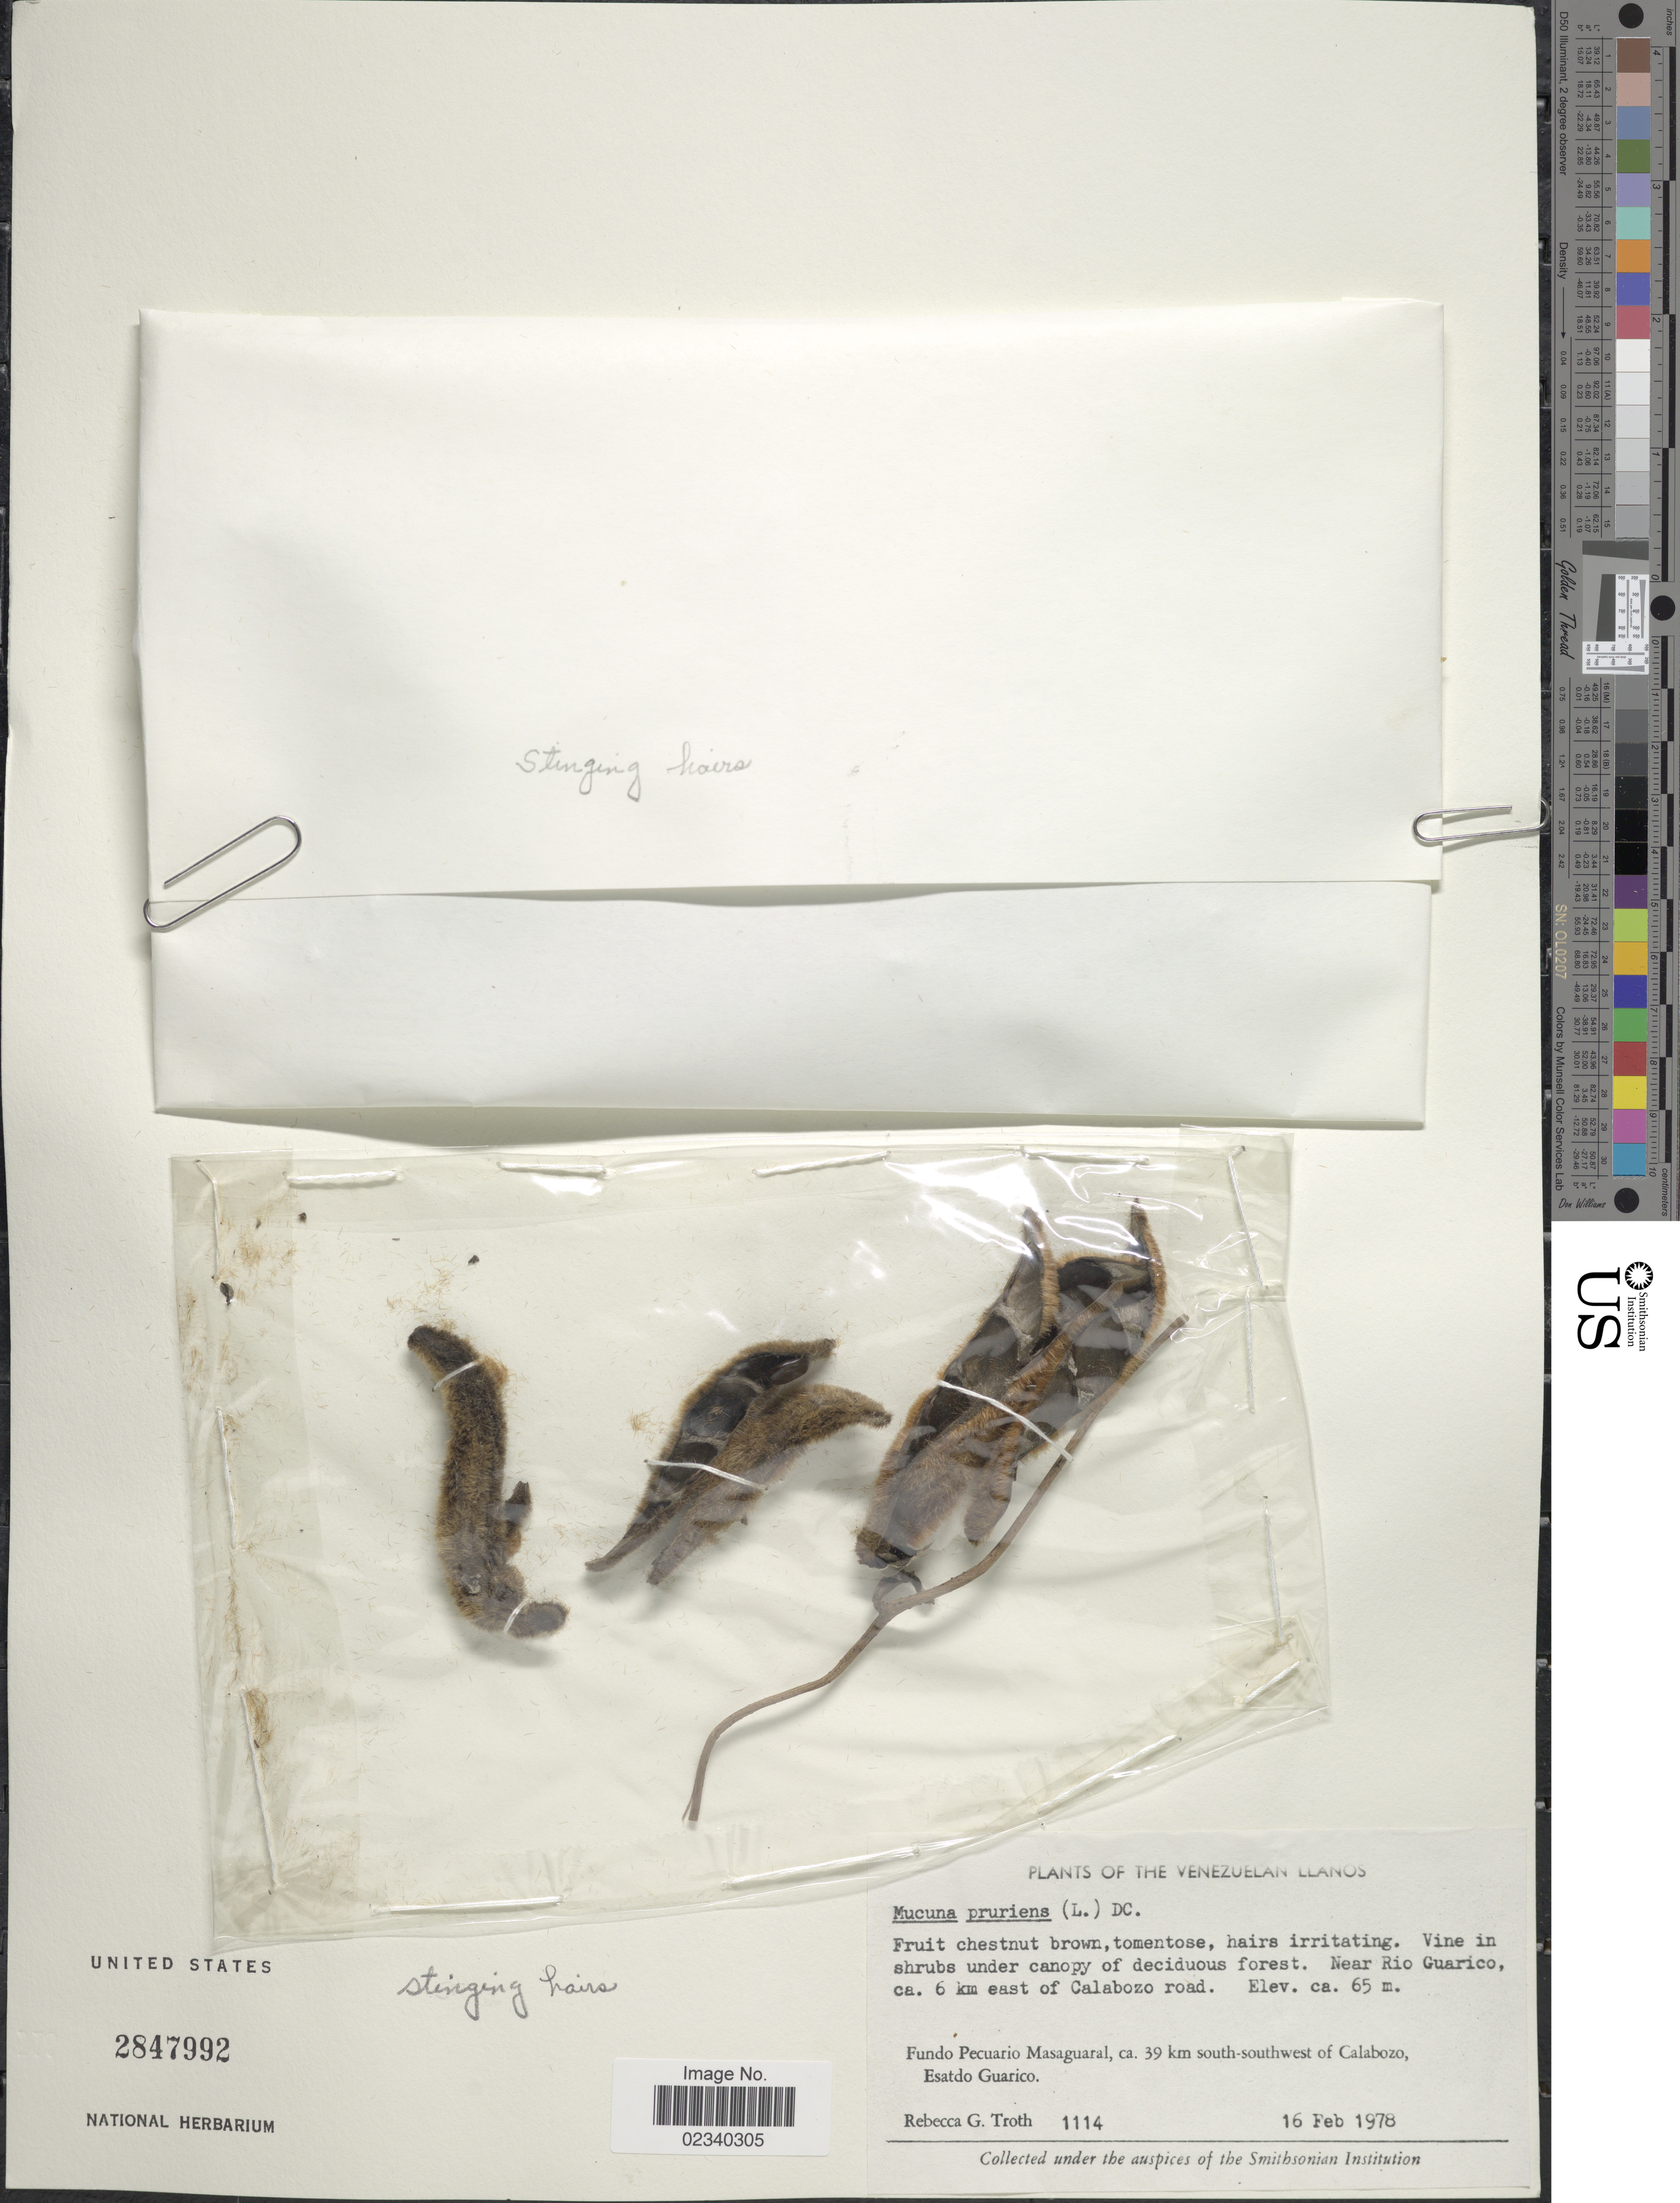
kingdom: Plantae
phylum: Tracheophyta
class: Magnoliopsida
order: Fabales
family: Fabaceae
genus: Mucuna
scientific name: Mucuna pruriens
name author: (L.) DC.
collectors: R. Troth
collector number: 1114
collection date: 1978-02-16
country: Venezuela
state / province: Guárico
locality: Near Rio Guarico, ca. 6 km east of Calabozo road. Fundo Pecuario Masaguaral, ca. 39 km south-southwest of Calabozo.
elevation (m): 65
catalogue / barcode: US 2847992